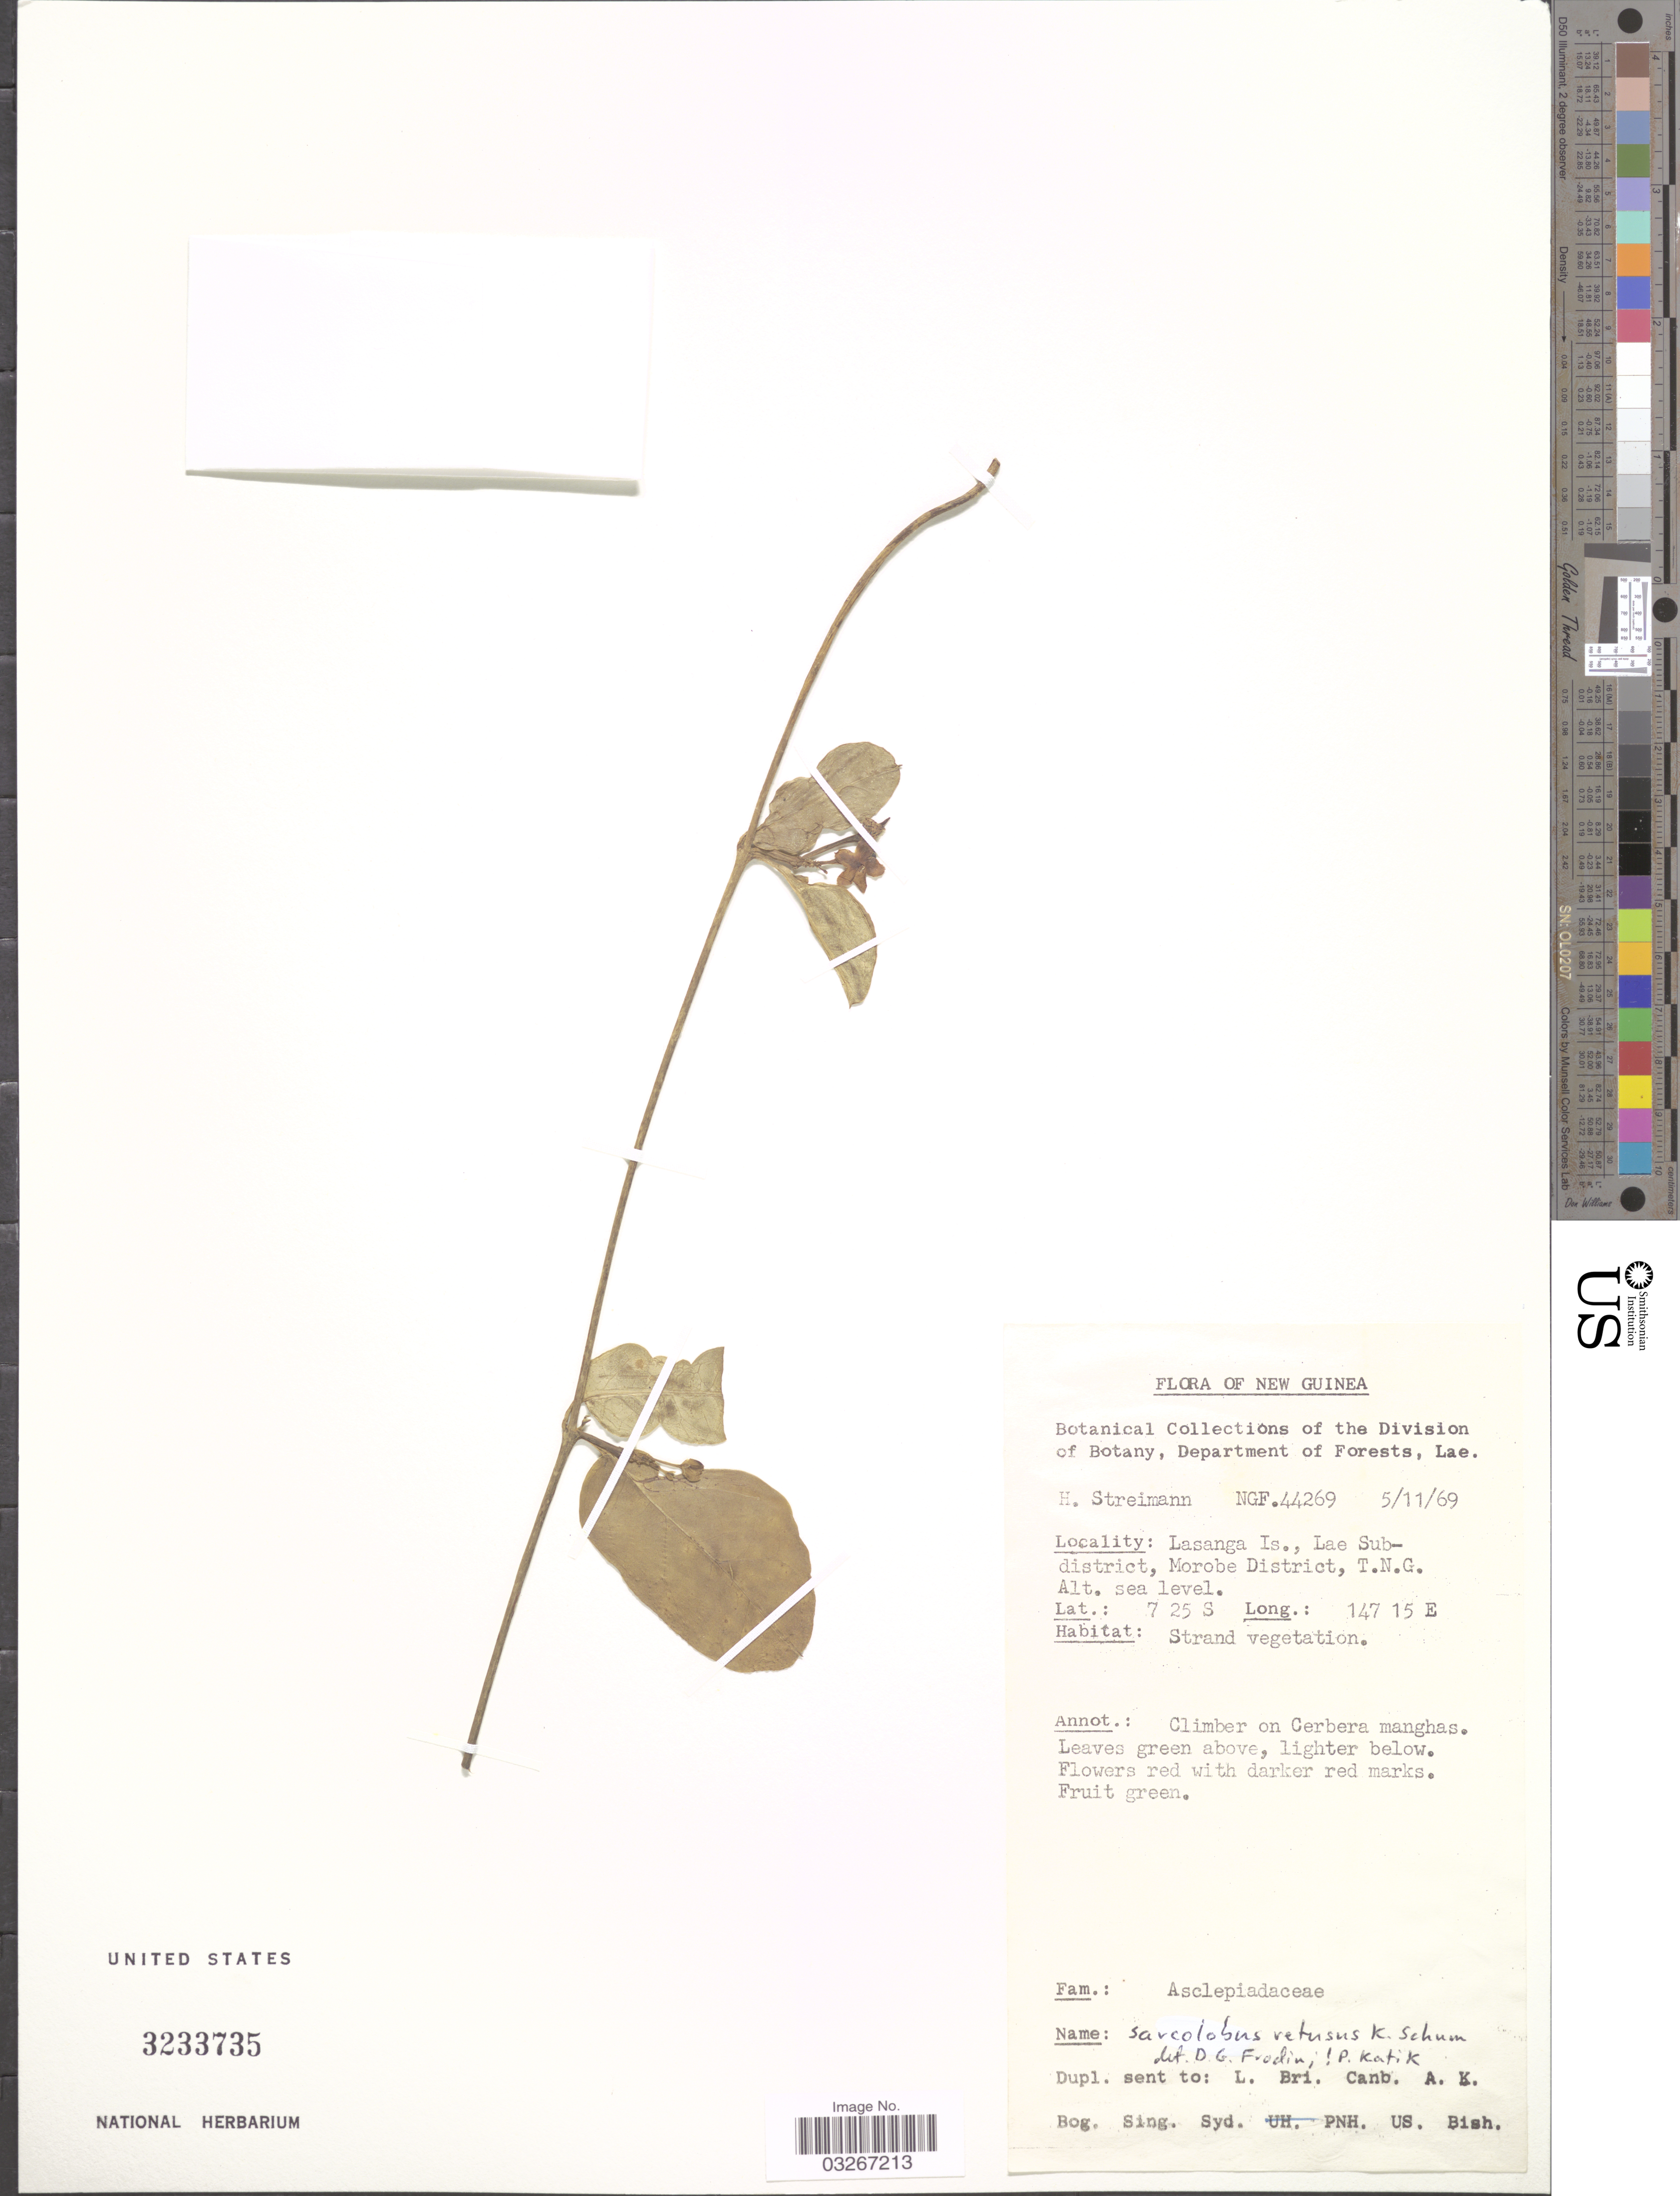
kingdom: Plantae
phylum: Tracheophyta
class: Magnoliopsida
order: Gentianales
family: Apocynaceae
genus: Sarcolobus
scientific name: Sarcolobus retusus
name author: K. Schum.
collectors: H. Streimann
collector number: NGF44269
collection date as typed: Transcribed d/m/y: 5/11/69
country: Papua New Guinea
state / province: Morobe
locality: New Guinea. Lasanga Is., Lae Subdistrict, Morobe District, T.N.G.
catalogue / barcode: US 3233735